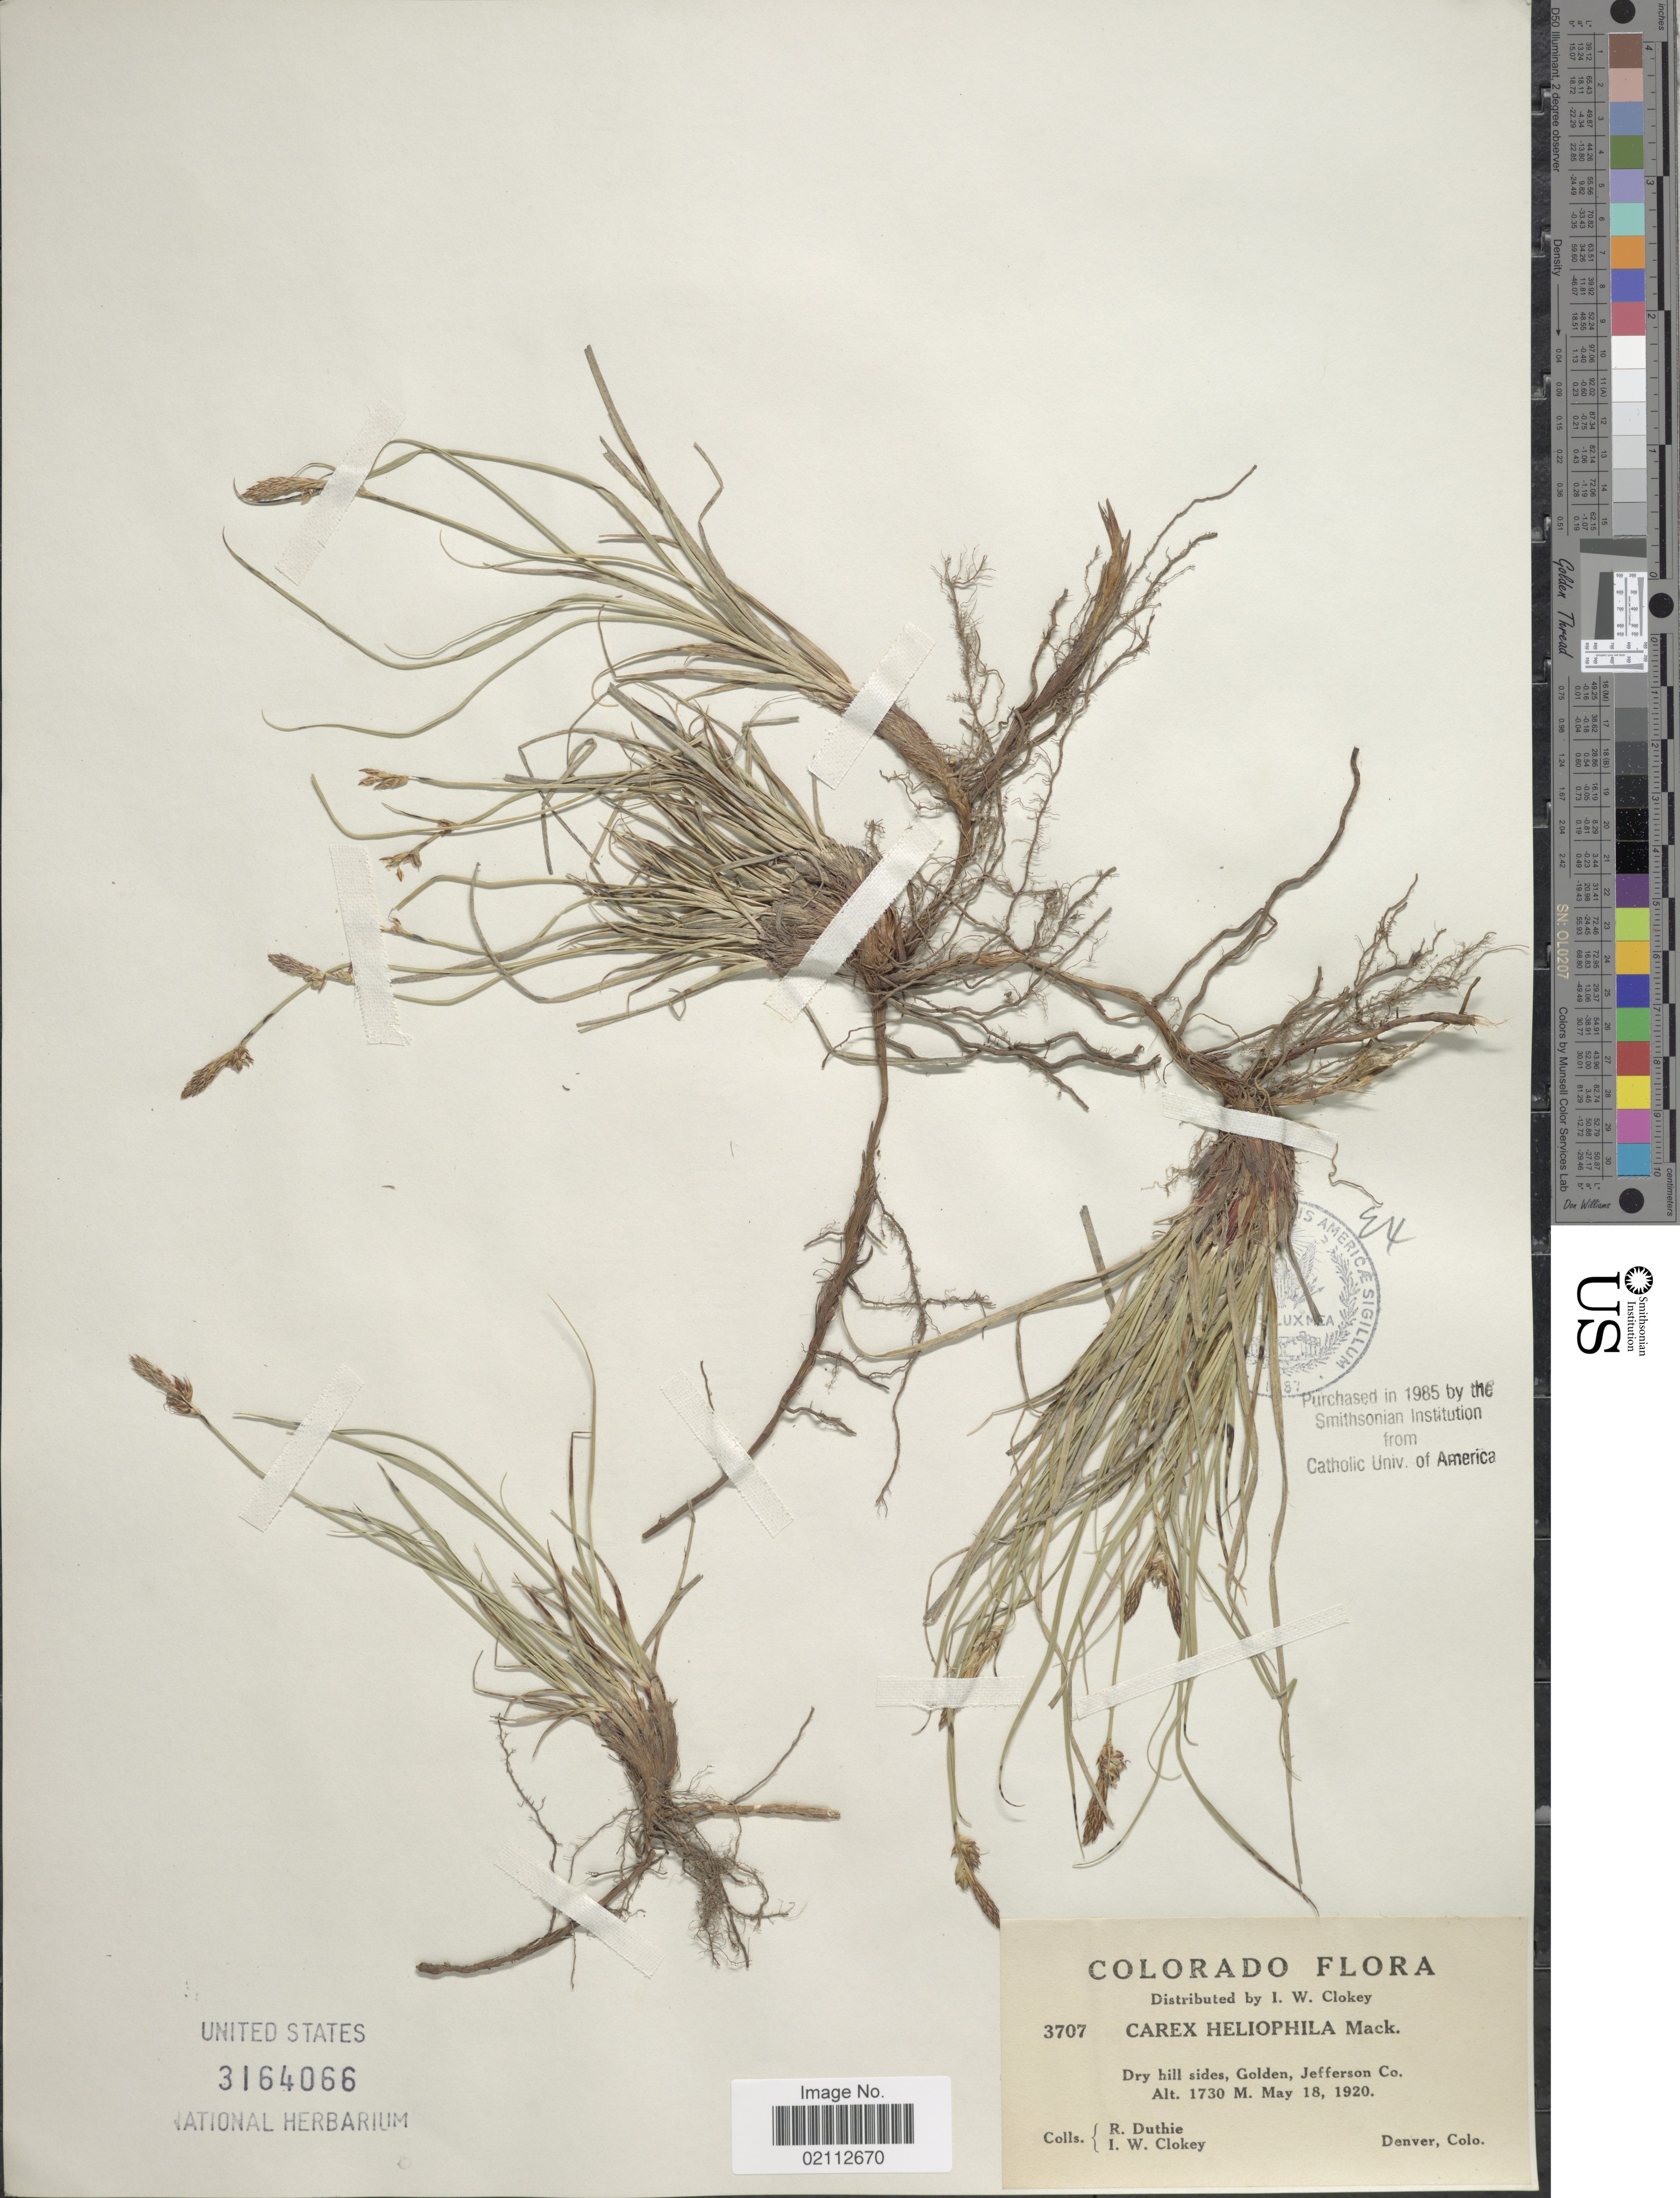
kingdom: Plantae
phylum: Tracheophyta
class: Liliopsida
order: Poales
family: Cyperaceae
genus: Carex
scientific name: Carex heliophila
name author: Mack.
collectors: R. Duthie & I. W. Clokey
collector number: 3707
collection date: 1920-05-18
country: United States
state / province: Colorado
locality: Golden, Jefferson Co.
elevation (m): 1730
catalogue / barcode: US 3164066